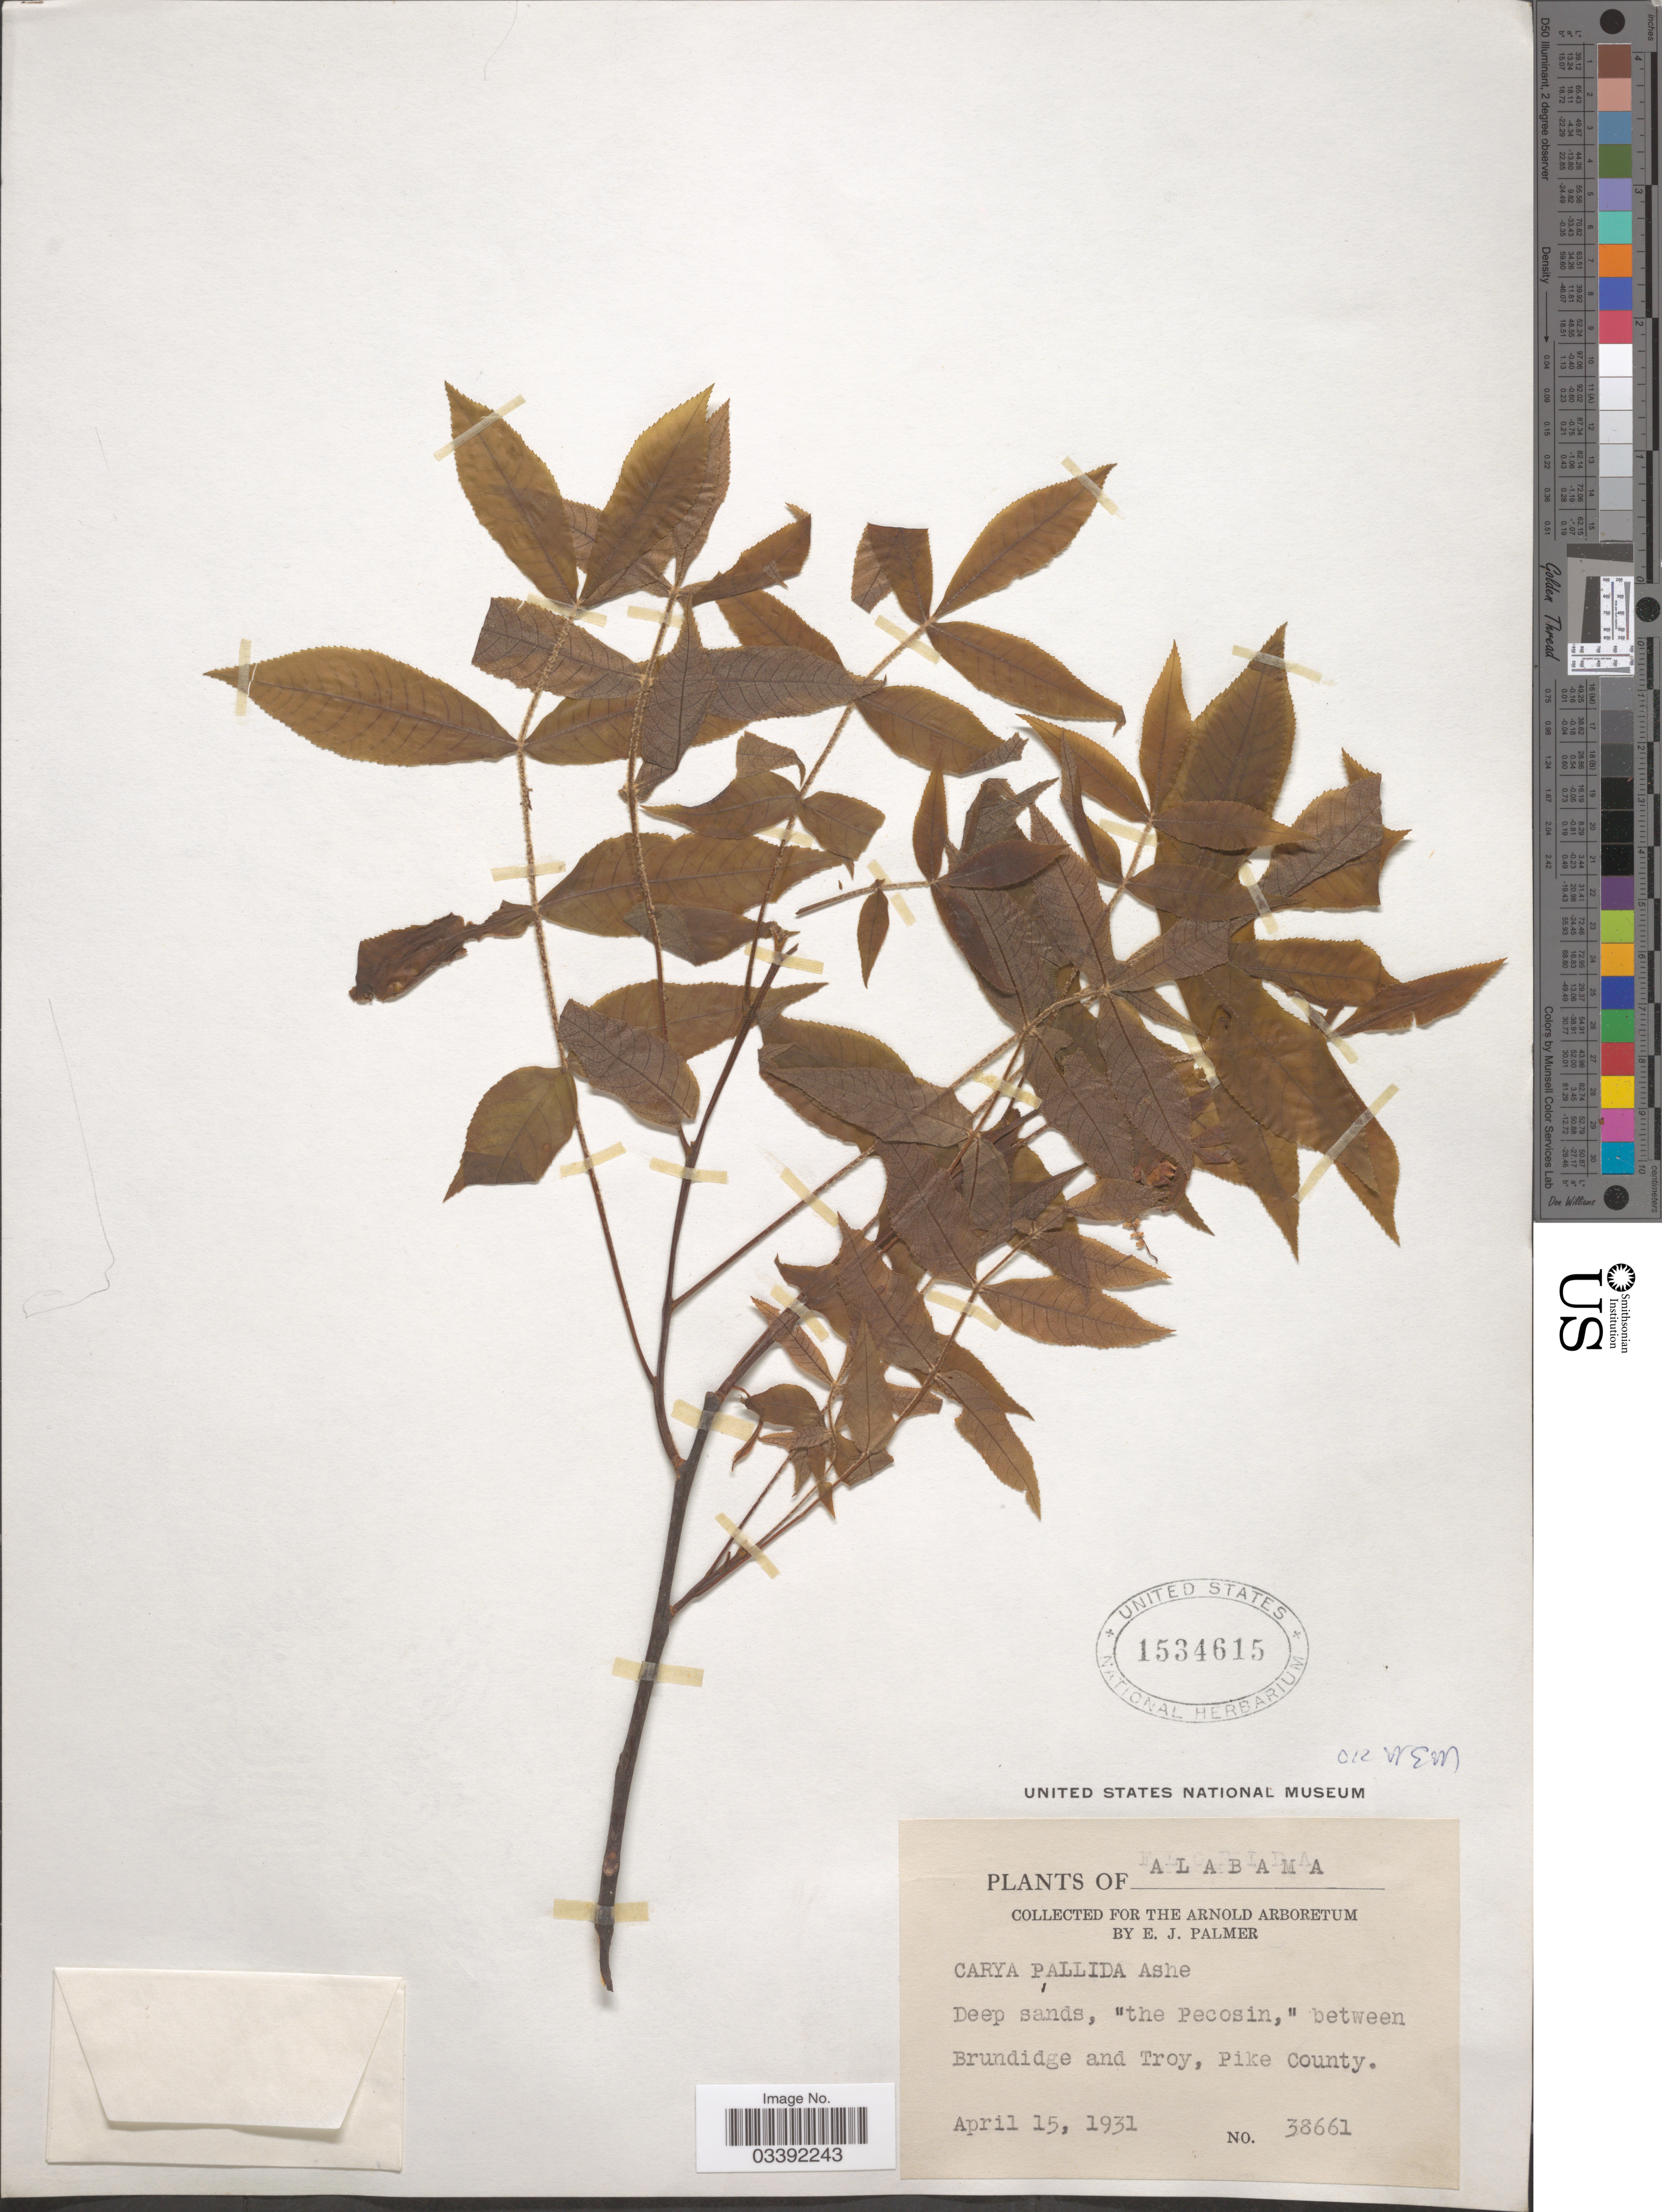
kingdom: Plantae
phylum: Tracheophyta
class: Magnoliopsida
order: Fagales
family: Juglandaceae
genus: Carya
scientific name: Carya pallida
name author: (Ashe) Engl. & Graebner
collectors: E. J. Palmer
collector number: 38661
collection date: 1931-04-15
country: United States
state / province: Alabama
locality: The Pecosin,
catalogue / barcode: US 1534615